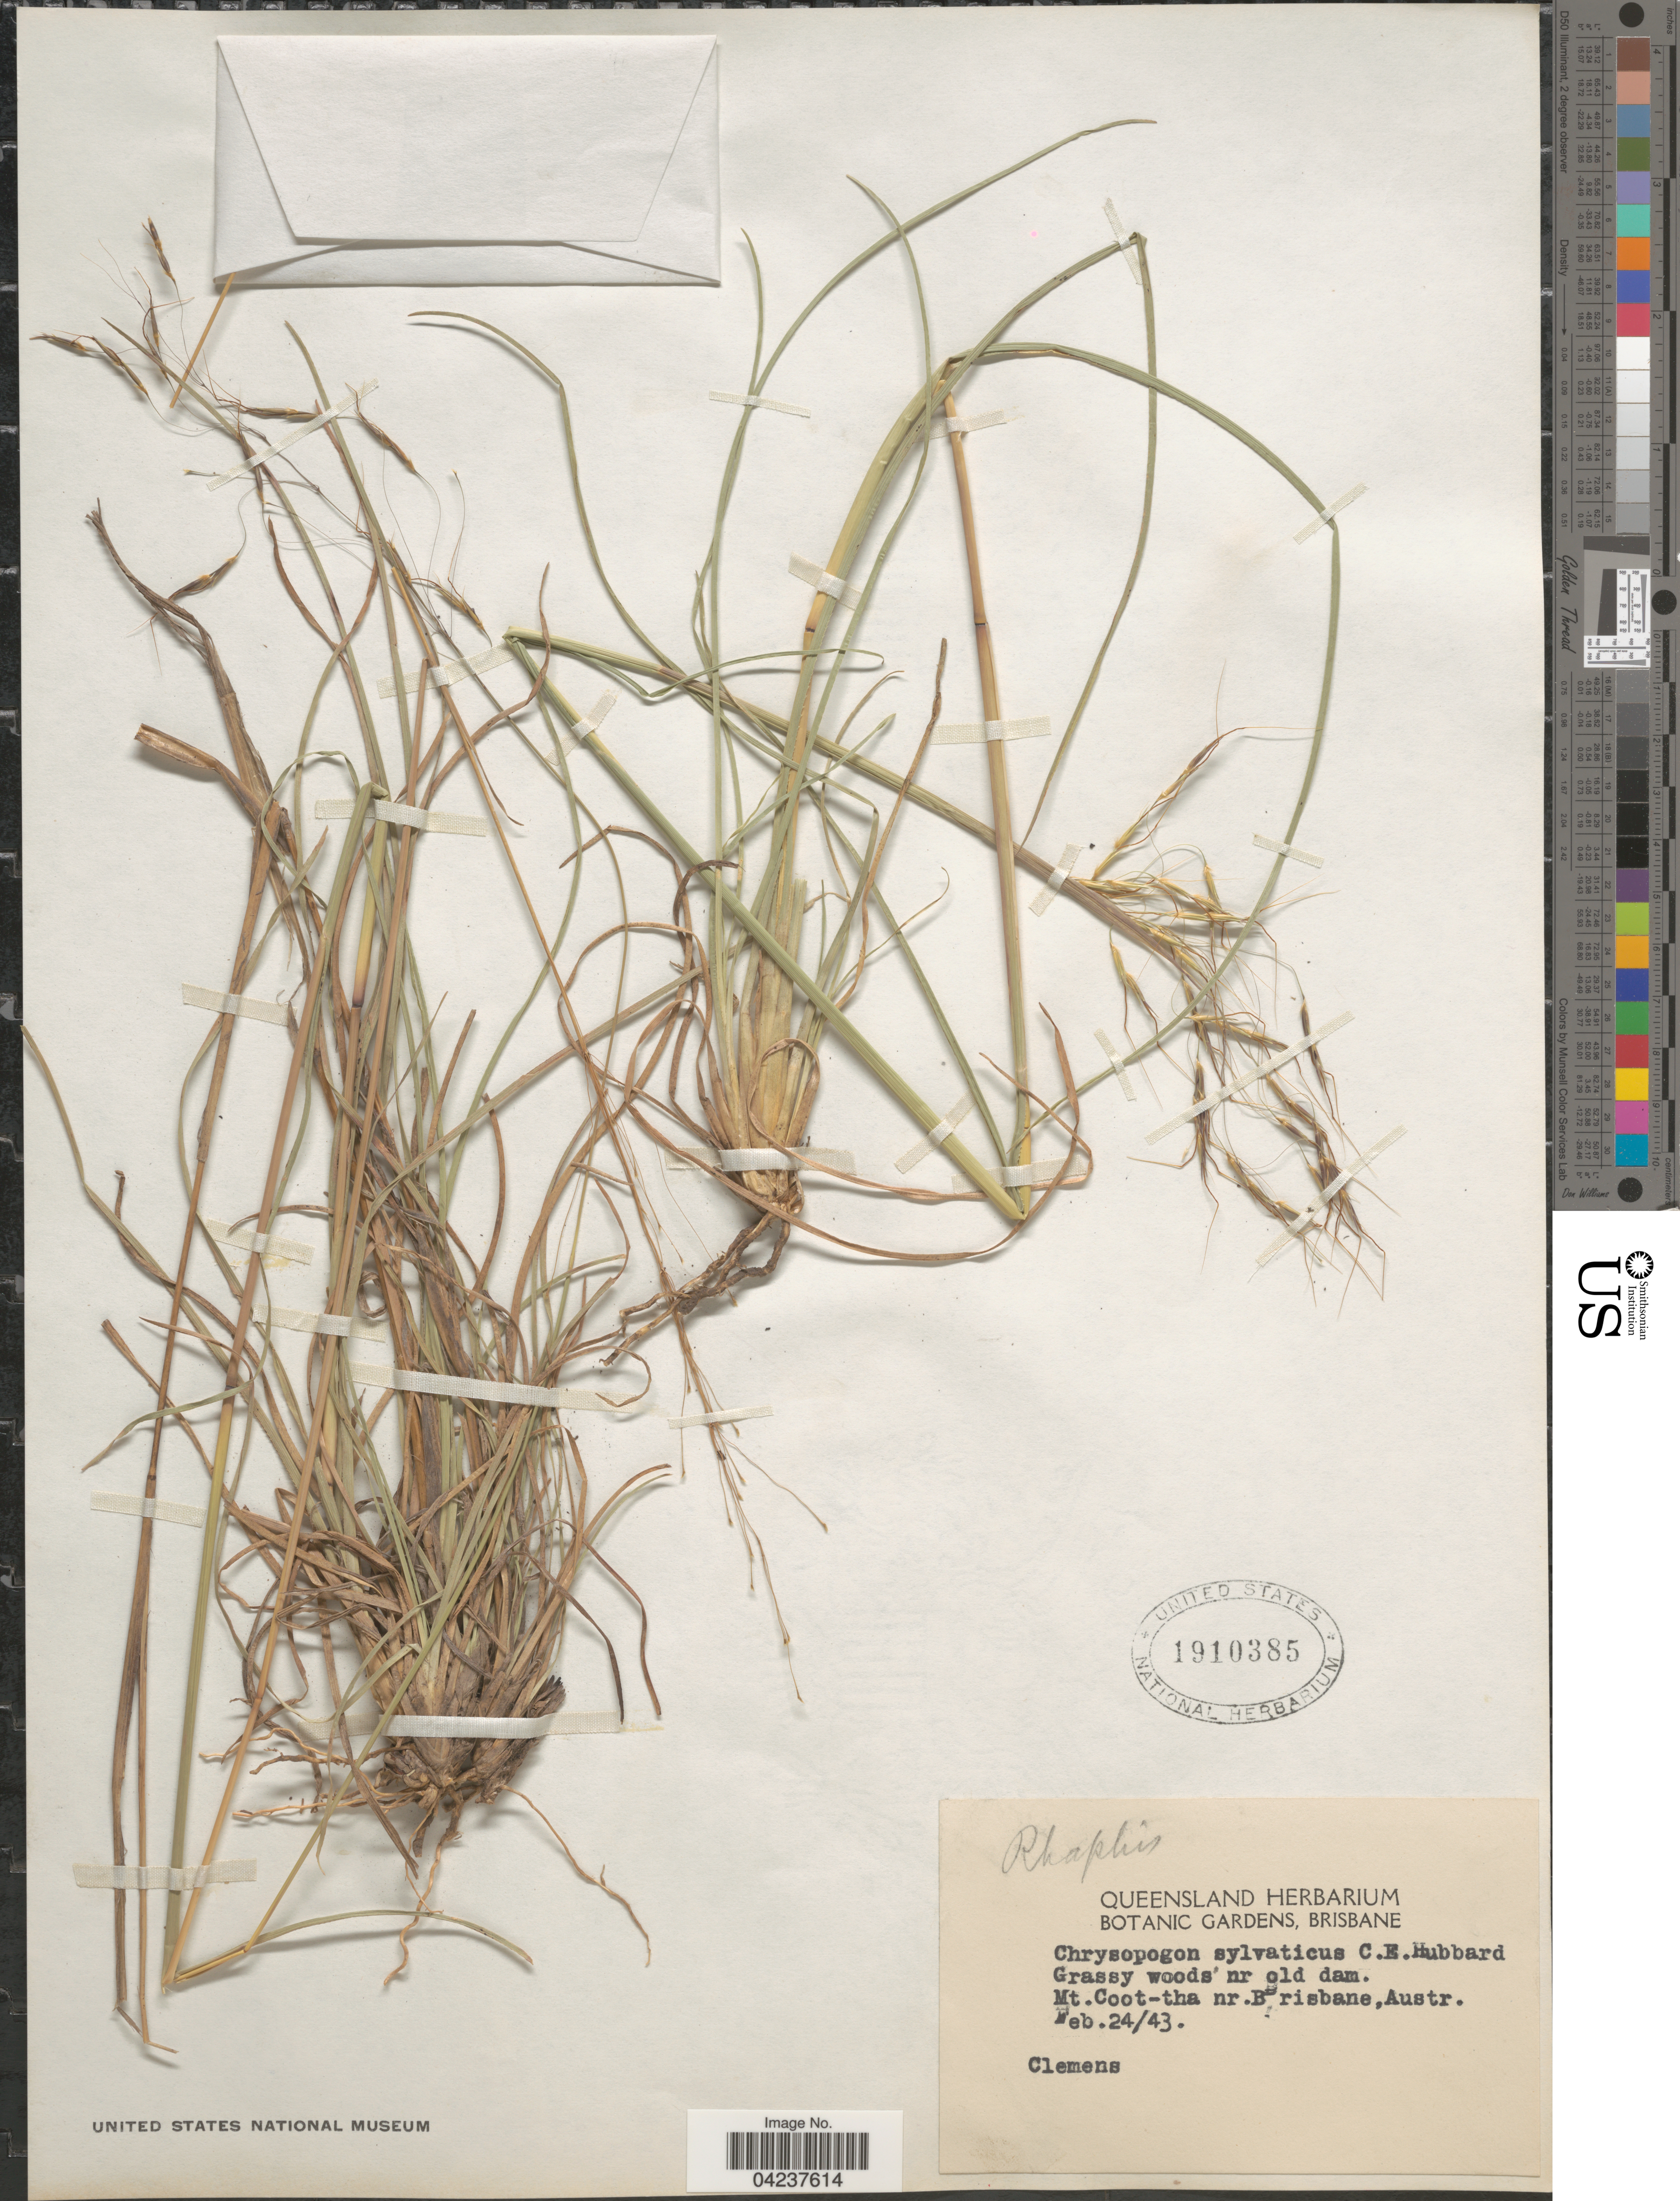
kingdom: Plantae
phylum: Tracheophyta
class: Liliopsida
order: Poales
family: Poaceae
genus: Chrysopogon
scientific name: Chrysopogon sylvaticus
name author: C.E. Hubb.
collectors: -. Clemens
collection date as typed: Transcribed d/m/y: 24/2/43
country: Australia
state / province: Queensland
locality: Mt.Coot-tha nr.Brisbane.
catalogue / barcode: US 1910385